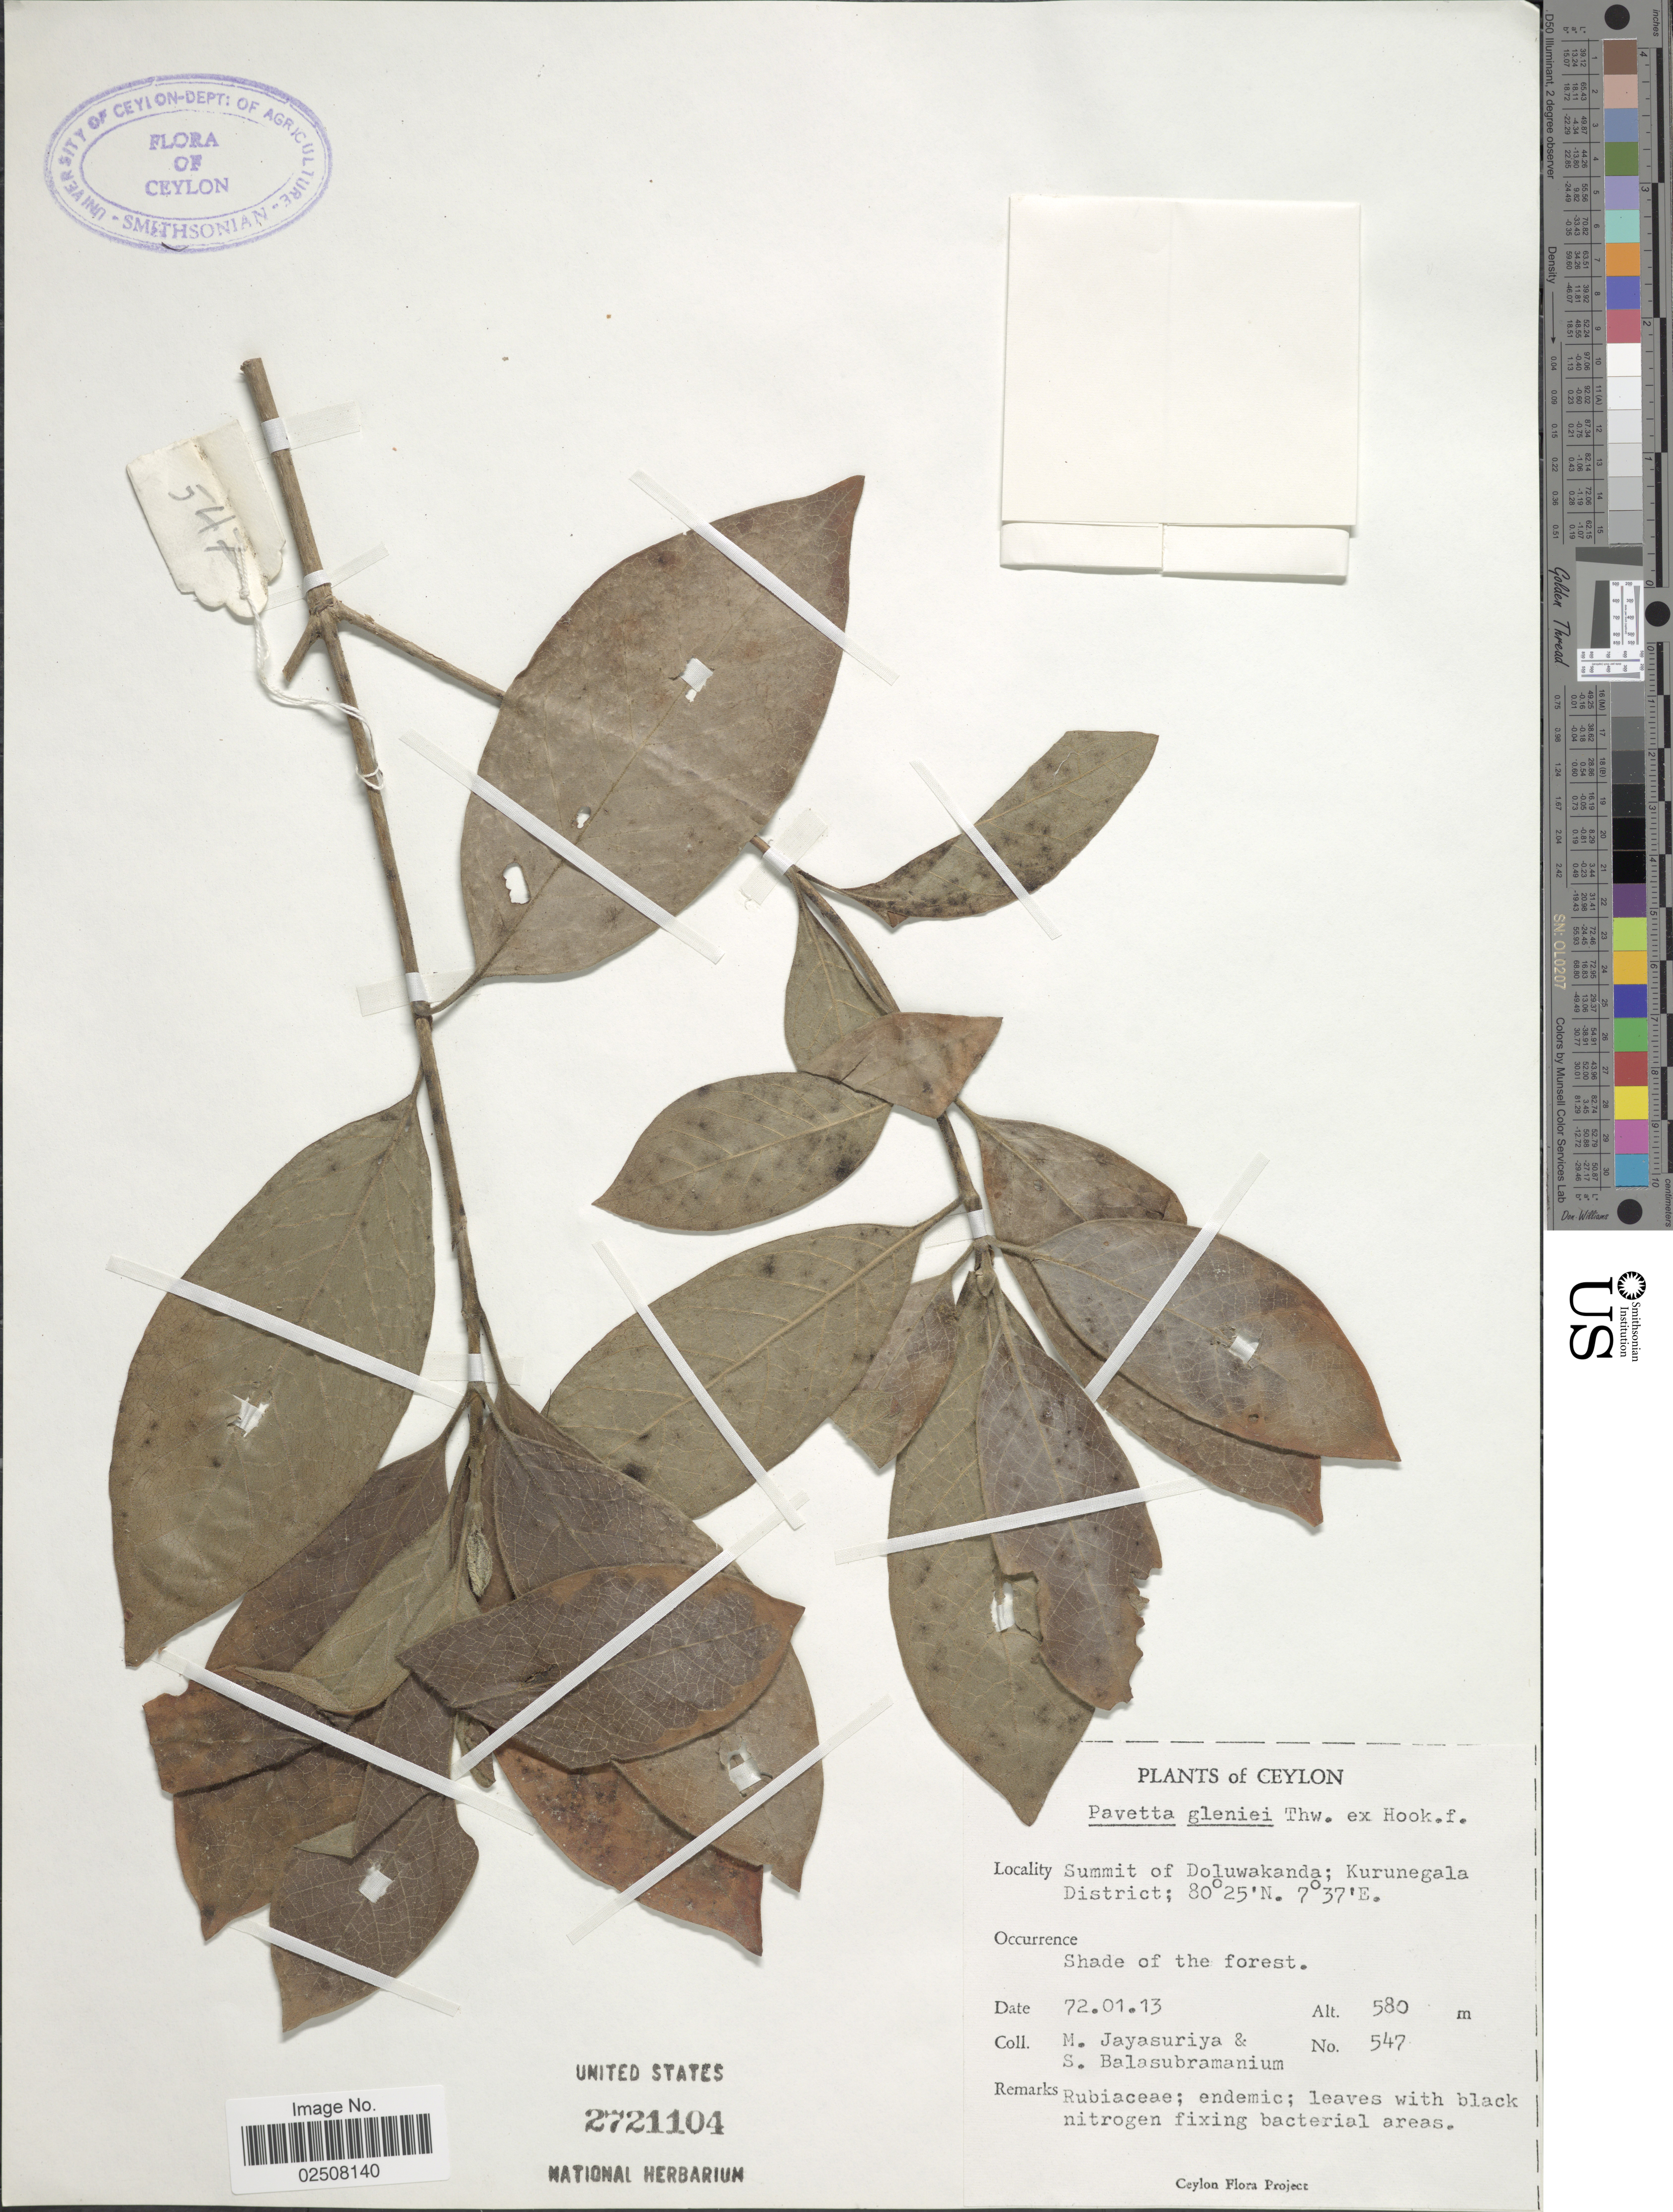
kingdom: Plantae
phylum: Tracheophyta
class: Magnoliopsida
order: Gentianales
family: Rubiaceae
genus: Pavetta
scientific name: Pavetta gleniei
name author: Thwaites ex Hook. f.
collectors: M. Jayasuriya & S. Balasubramanium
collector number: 547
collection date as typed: Transcribed d/m/y: 13/1/72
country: Sri Lanka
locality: Ceylon, Summit of Doluwakanda: Kurunegala District, Shade of the forest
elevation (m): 580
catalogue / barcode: US 2721104